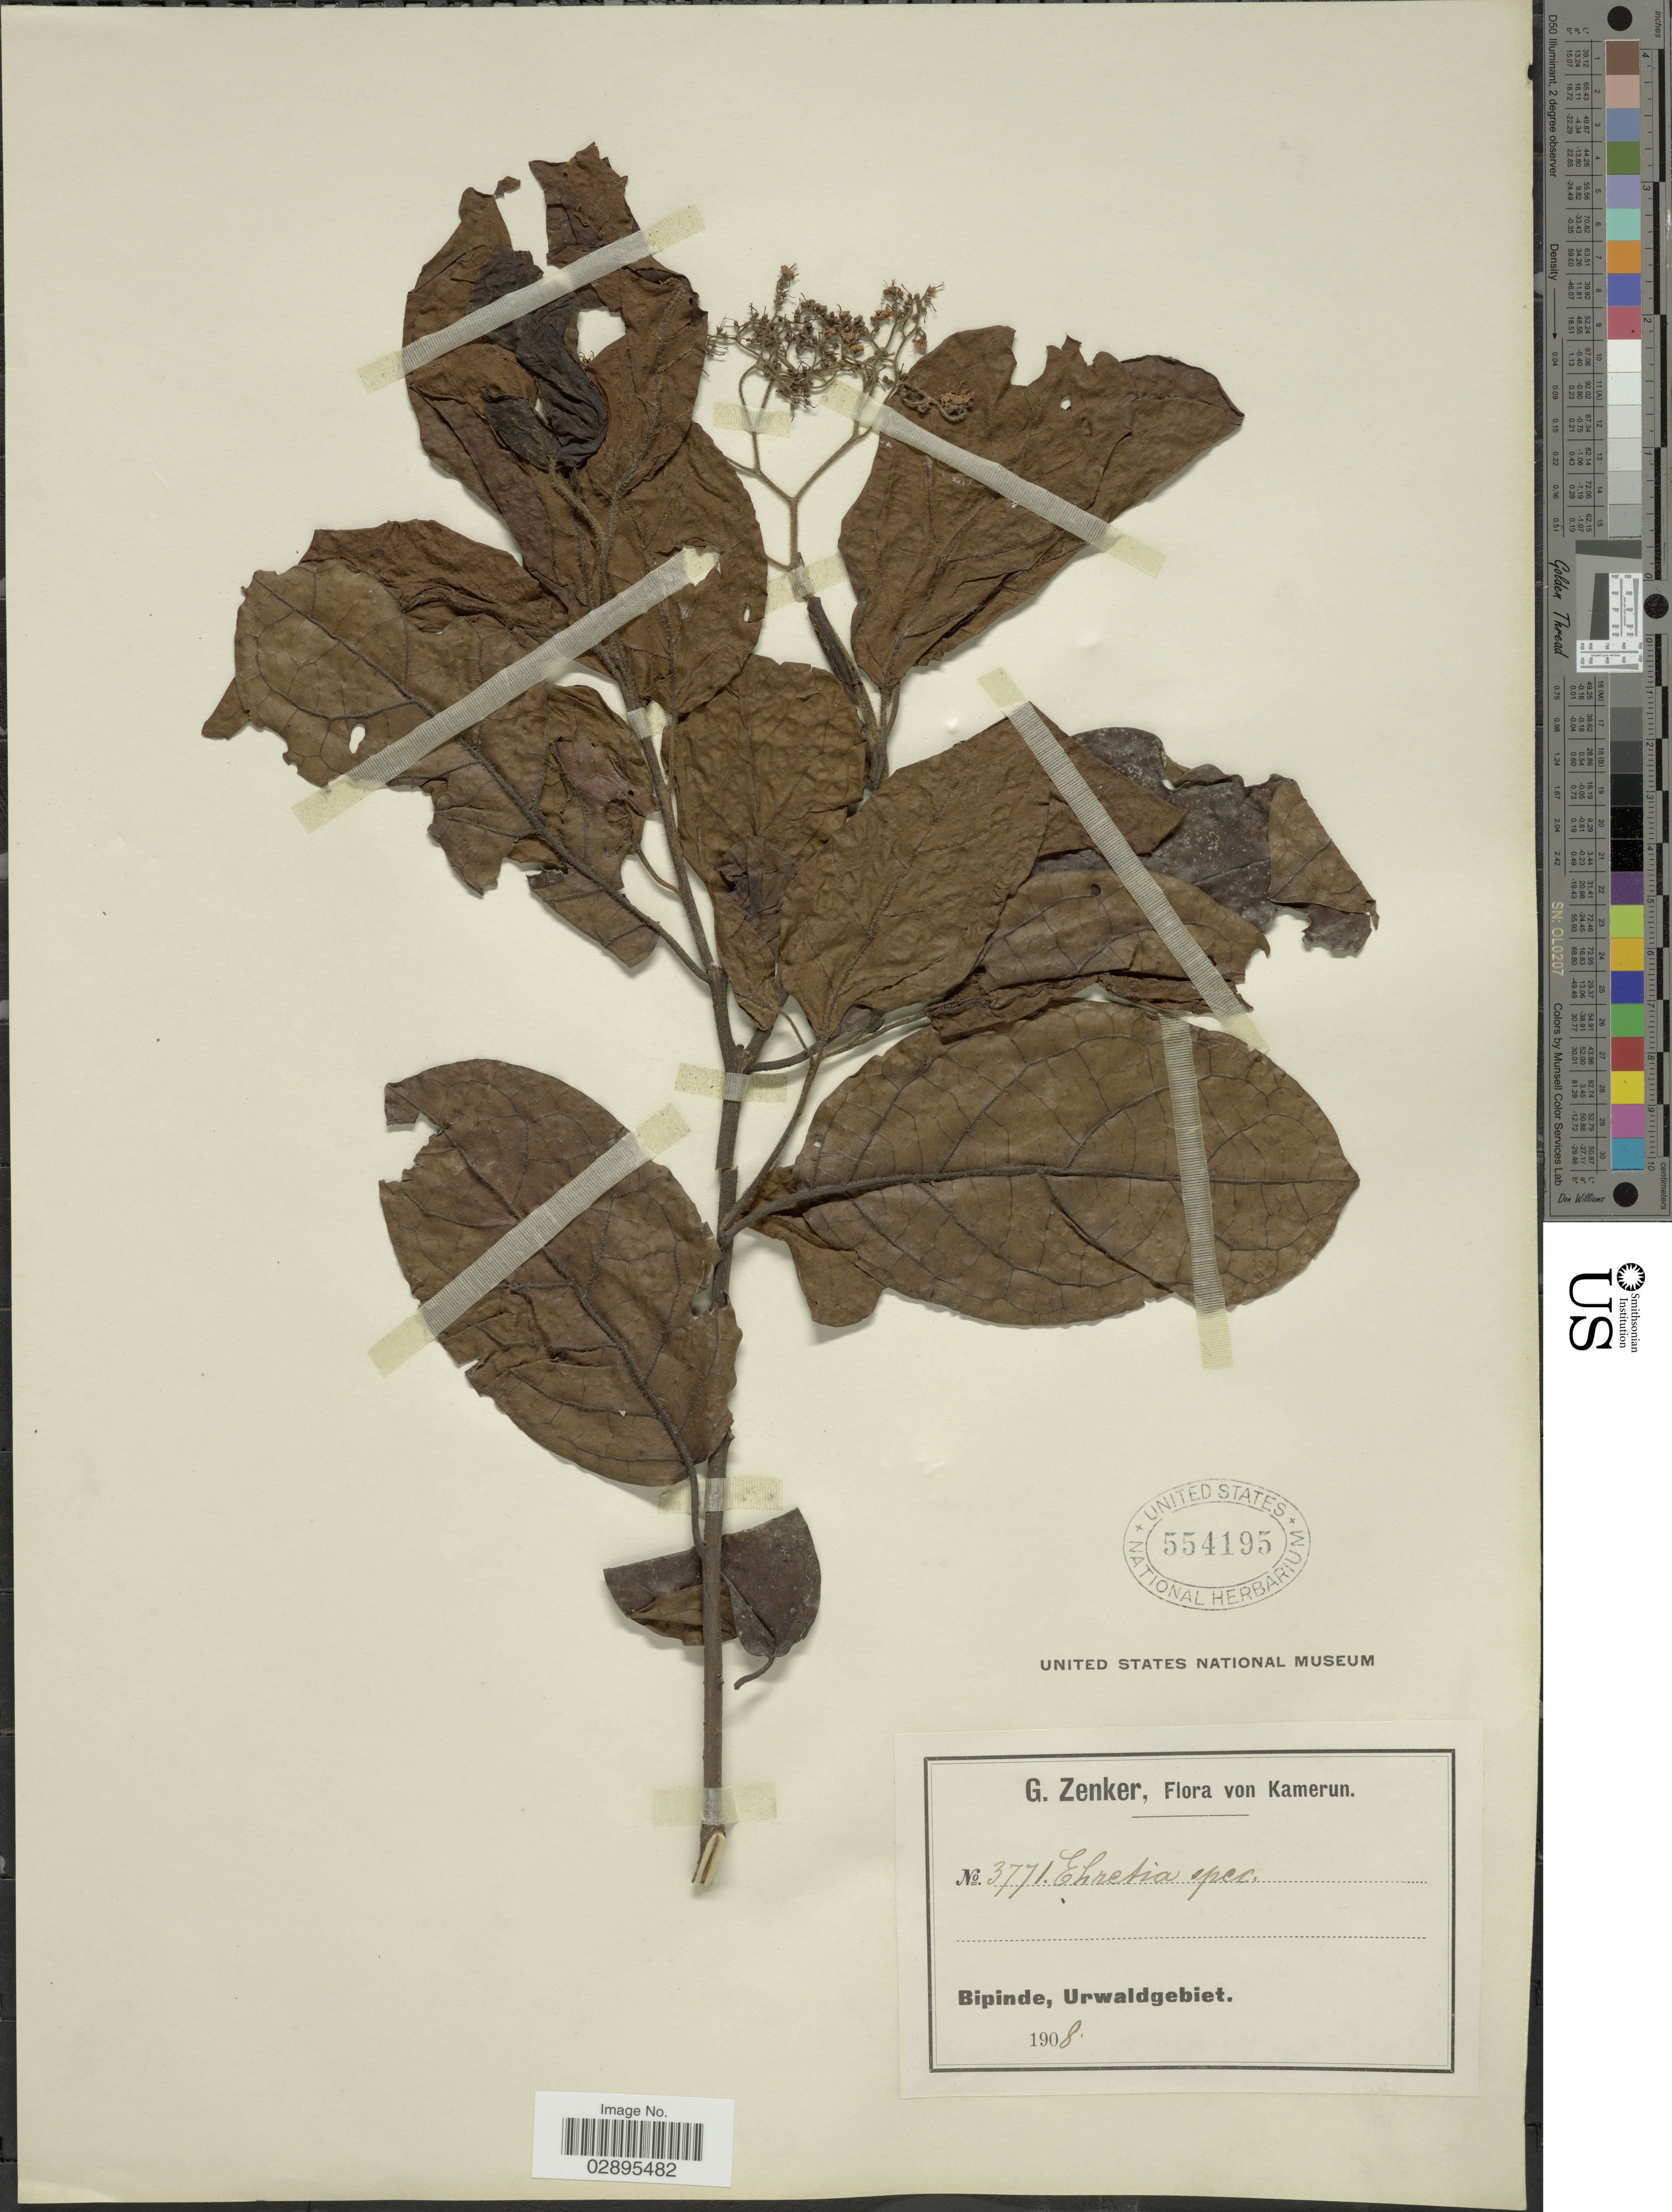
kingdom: Plantae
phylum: Tracheophyta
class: Magnoliopsida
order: Boraginales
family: Ehretiaceae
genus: Ehretia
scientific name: Ehretia sp.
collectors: G. A. Zenker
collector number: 3771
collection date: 1908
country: Cameroon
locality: Bipinde, Urwaldgebiet.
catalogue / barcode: US 554195